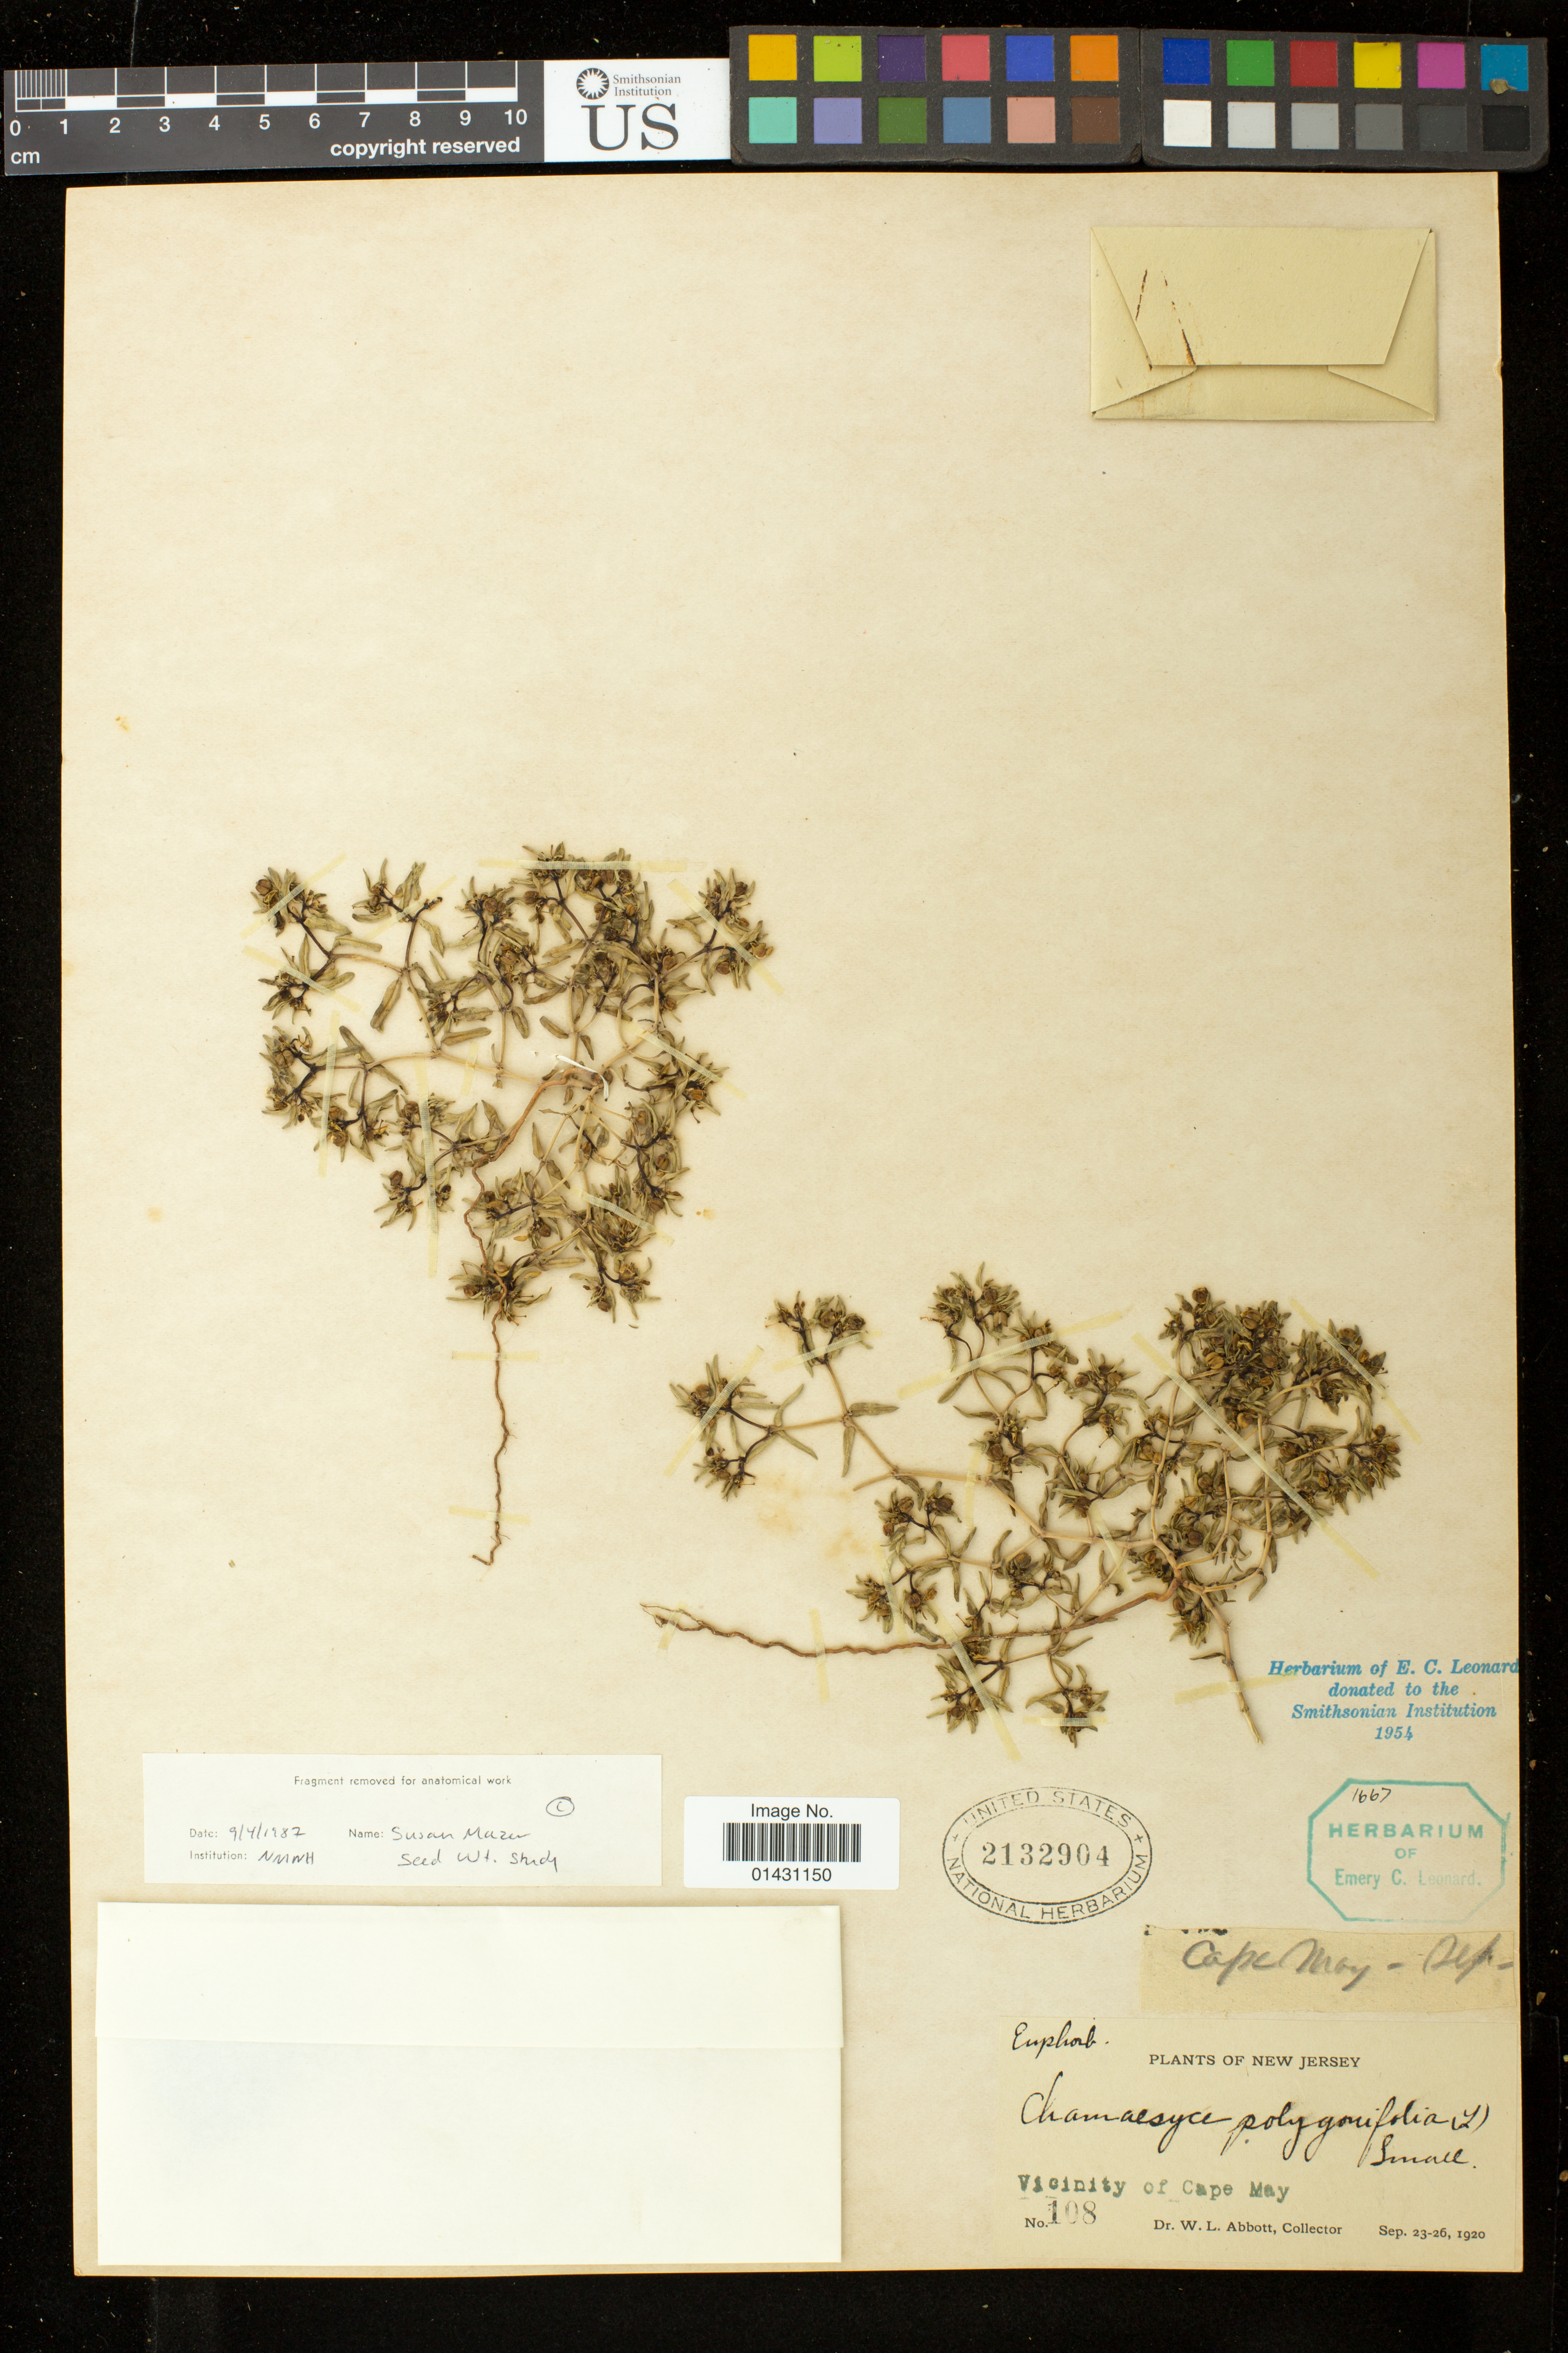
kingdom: Plantae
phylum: Tracheophyta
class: Magnoliopsida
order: Malpighiales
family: Euphorbiaceae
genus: Euphorbia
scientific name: Euphorbia polygonifolia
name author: L.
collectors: W. L. Abbott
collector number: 108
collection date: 1920-09-23/1920-09-26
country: United States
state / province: New Jersey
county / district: Cape May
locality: Vicinity of Cape May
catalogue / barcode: US 2132904